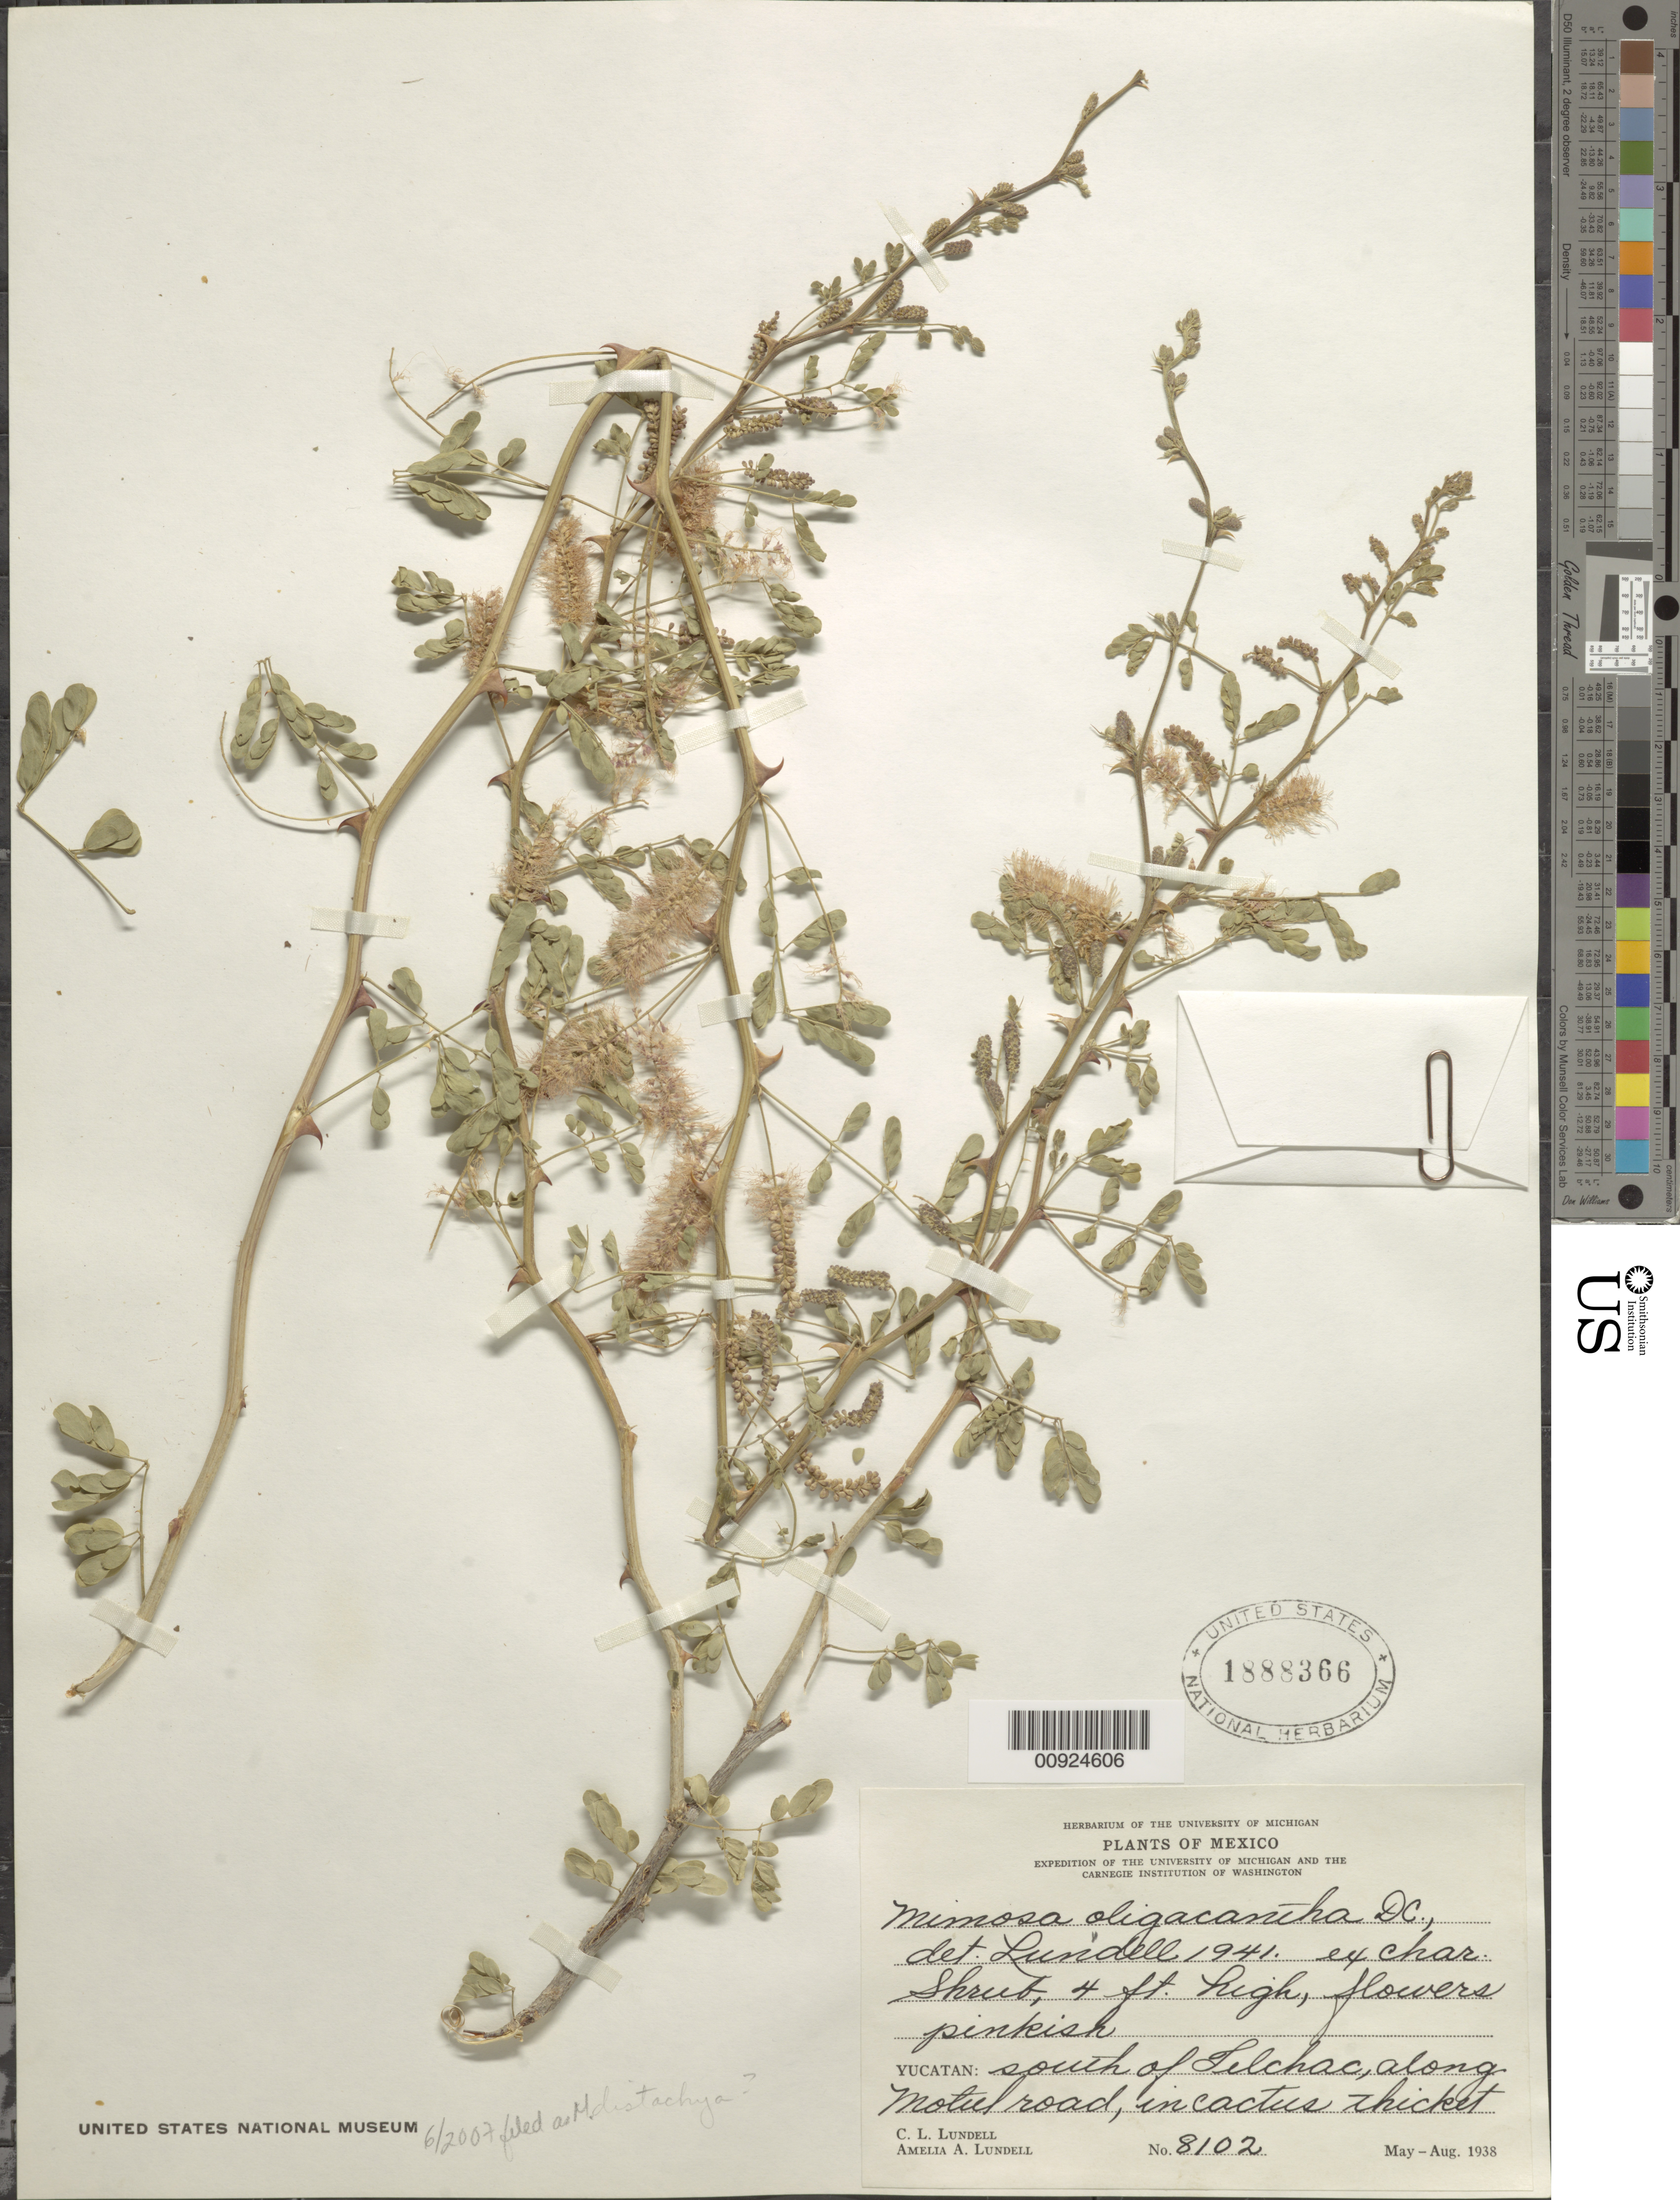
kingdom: Plantae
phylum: Tracheophyta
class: Magnoliopsida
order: Fabales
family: Fabaceae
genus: Mimosa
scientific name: Mimosa distachya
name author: Cav.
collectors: C. L. Lundell & A. A. Lundell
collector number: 8102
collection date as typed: May 1938 to -- Aug 1938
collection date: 1938-05/1938-08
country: Mexico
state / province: Yucatán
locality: Yucatán: South of Telchac, along Motu road.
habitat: In cactus thicket.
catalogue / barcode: US 1888366